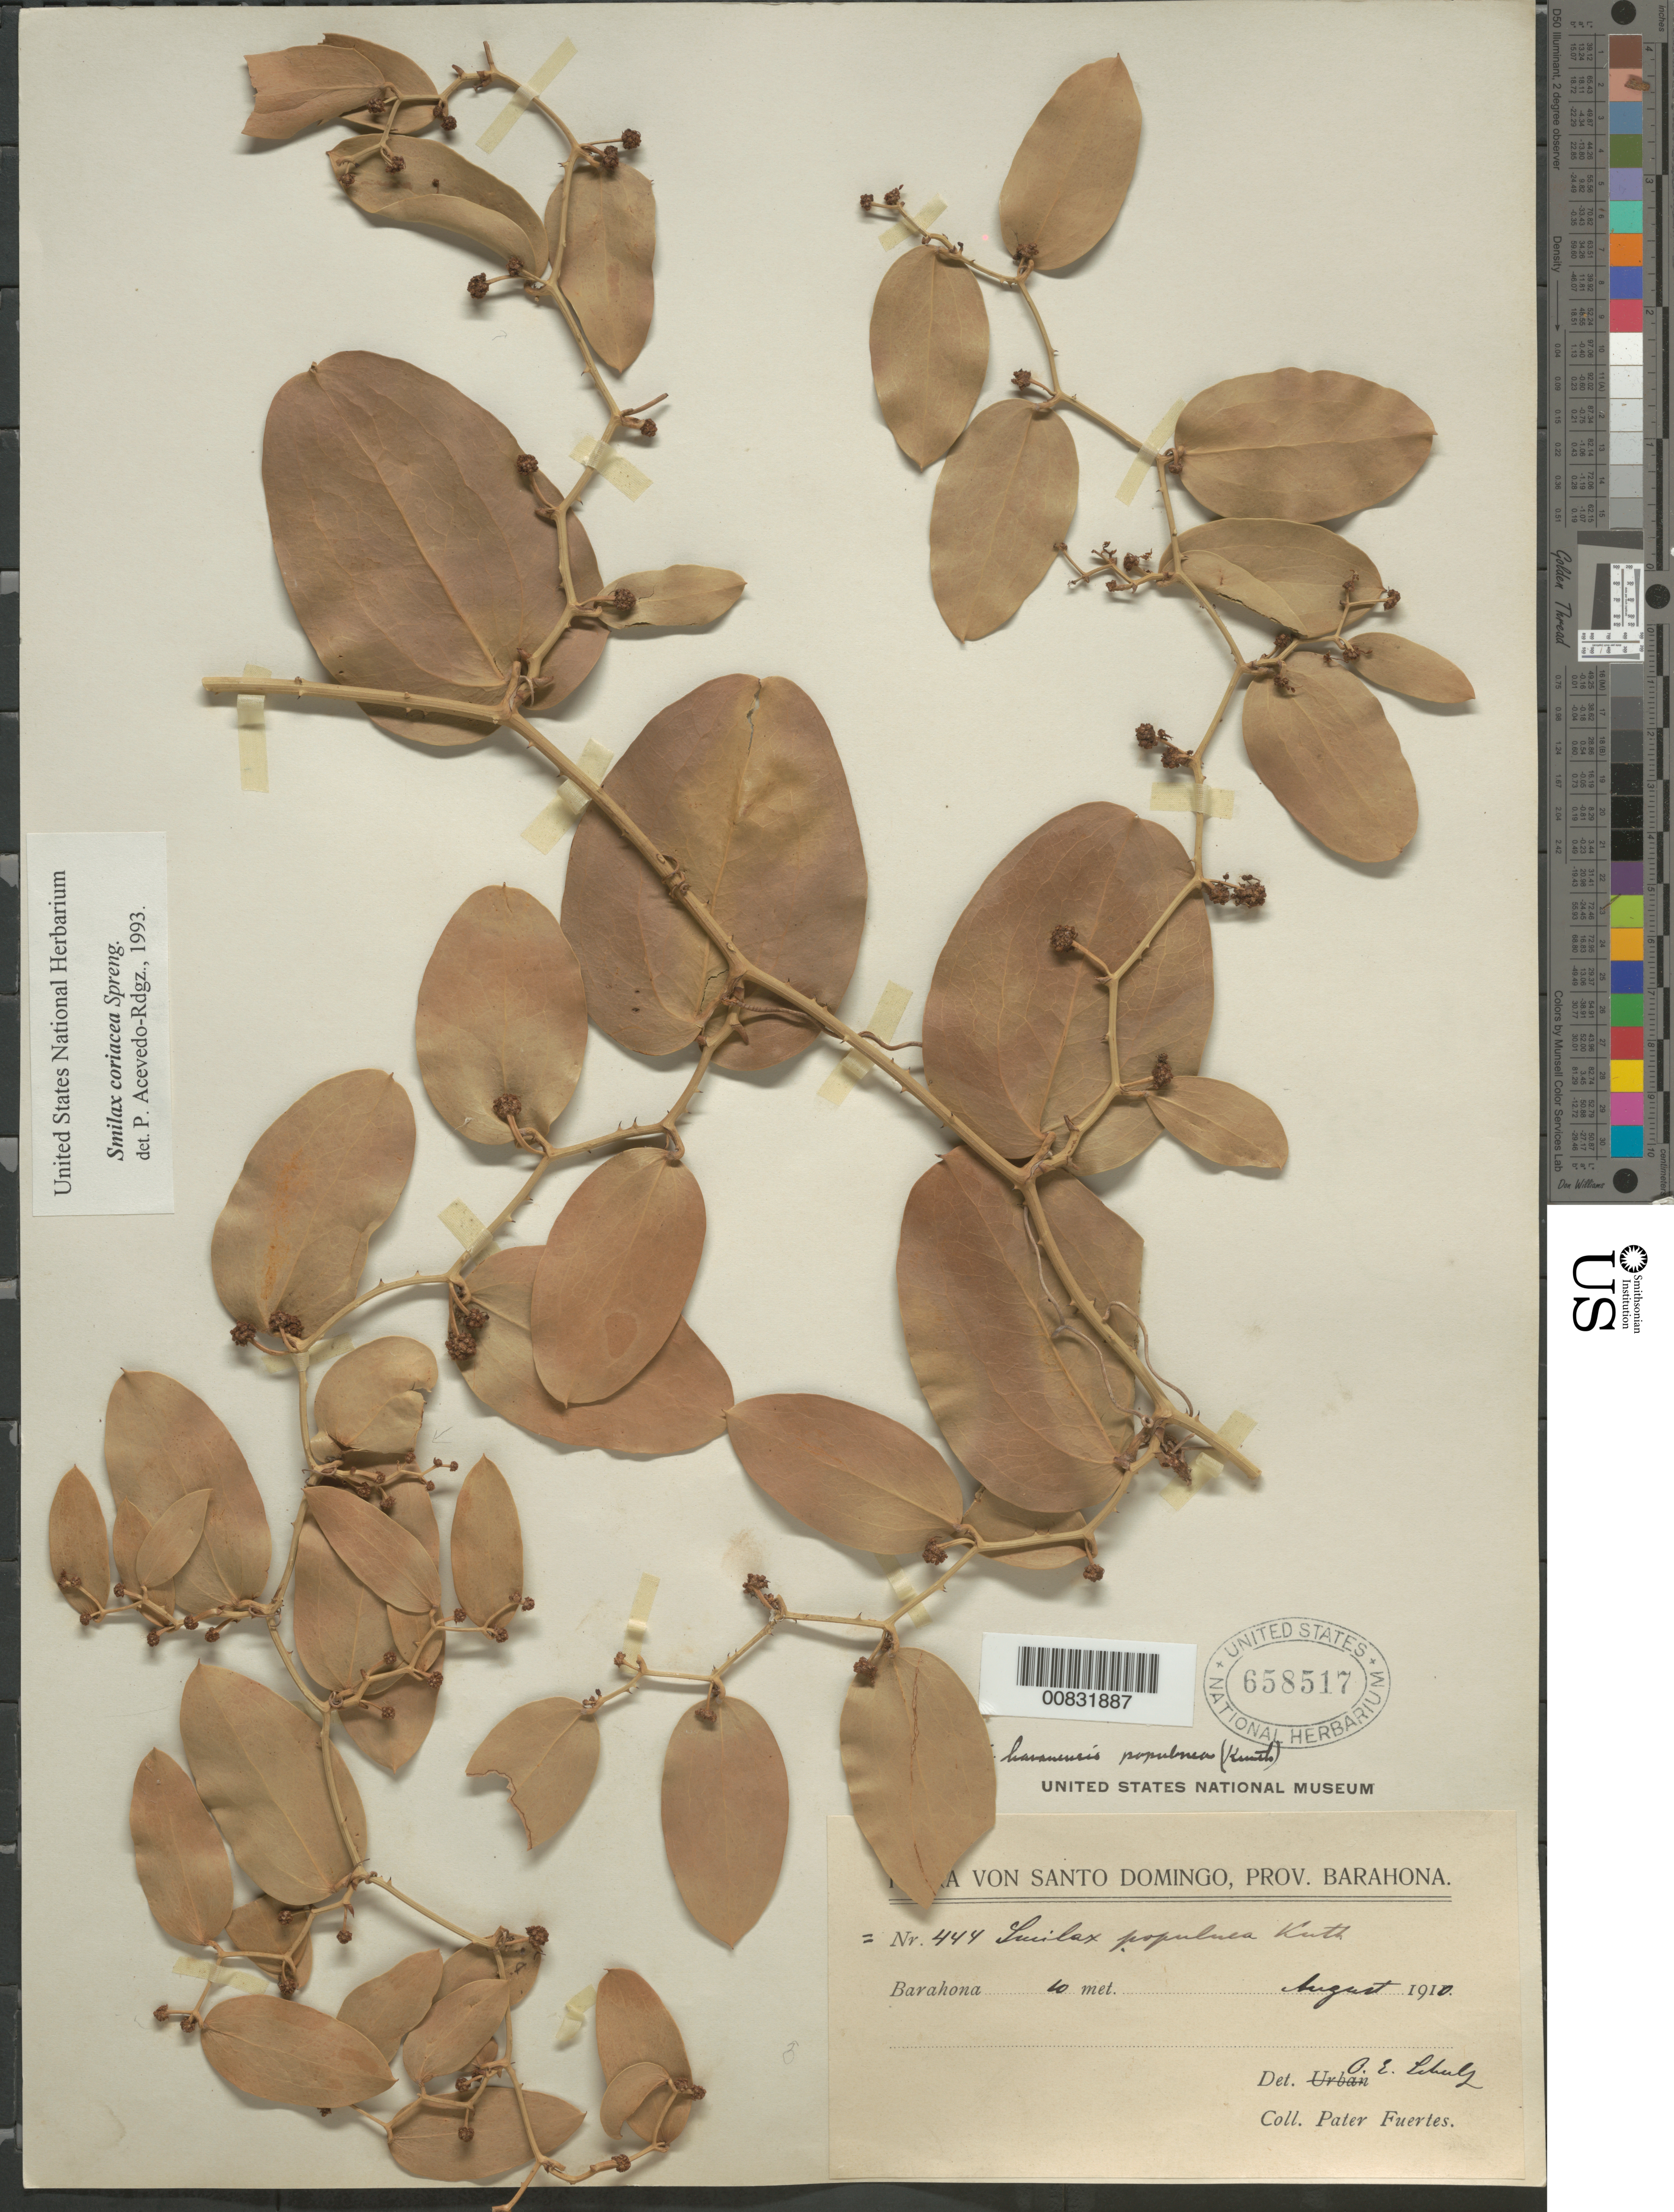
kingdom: Plantae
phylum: Tracheophyta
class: Liliopsida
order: Liliales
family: Smilacaceae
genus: Smilax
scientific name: Smilax coriacea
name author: Spreng.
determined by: Acevedo-Rodríguez, P., (BOT), Smithsonian Institution - National Museum of Natural History (UNITED STATES)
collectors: M. D. Fuertes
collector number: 444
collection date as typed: Aug 1910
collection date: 1910-08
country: Dominican Republic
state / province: Barahona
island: Hispaniola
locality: Santo Domingo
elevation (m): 10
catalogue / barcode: US 658517